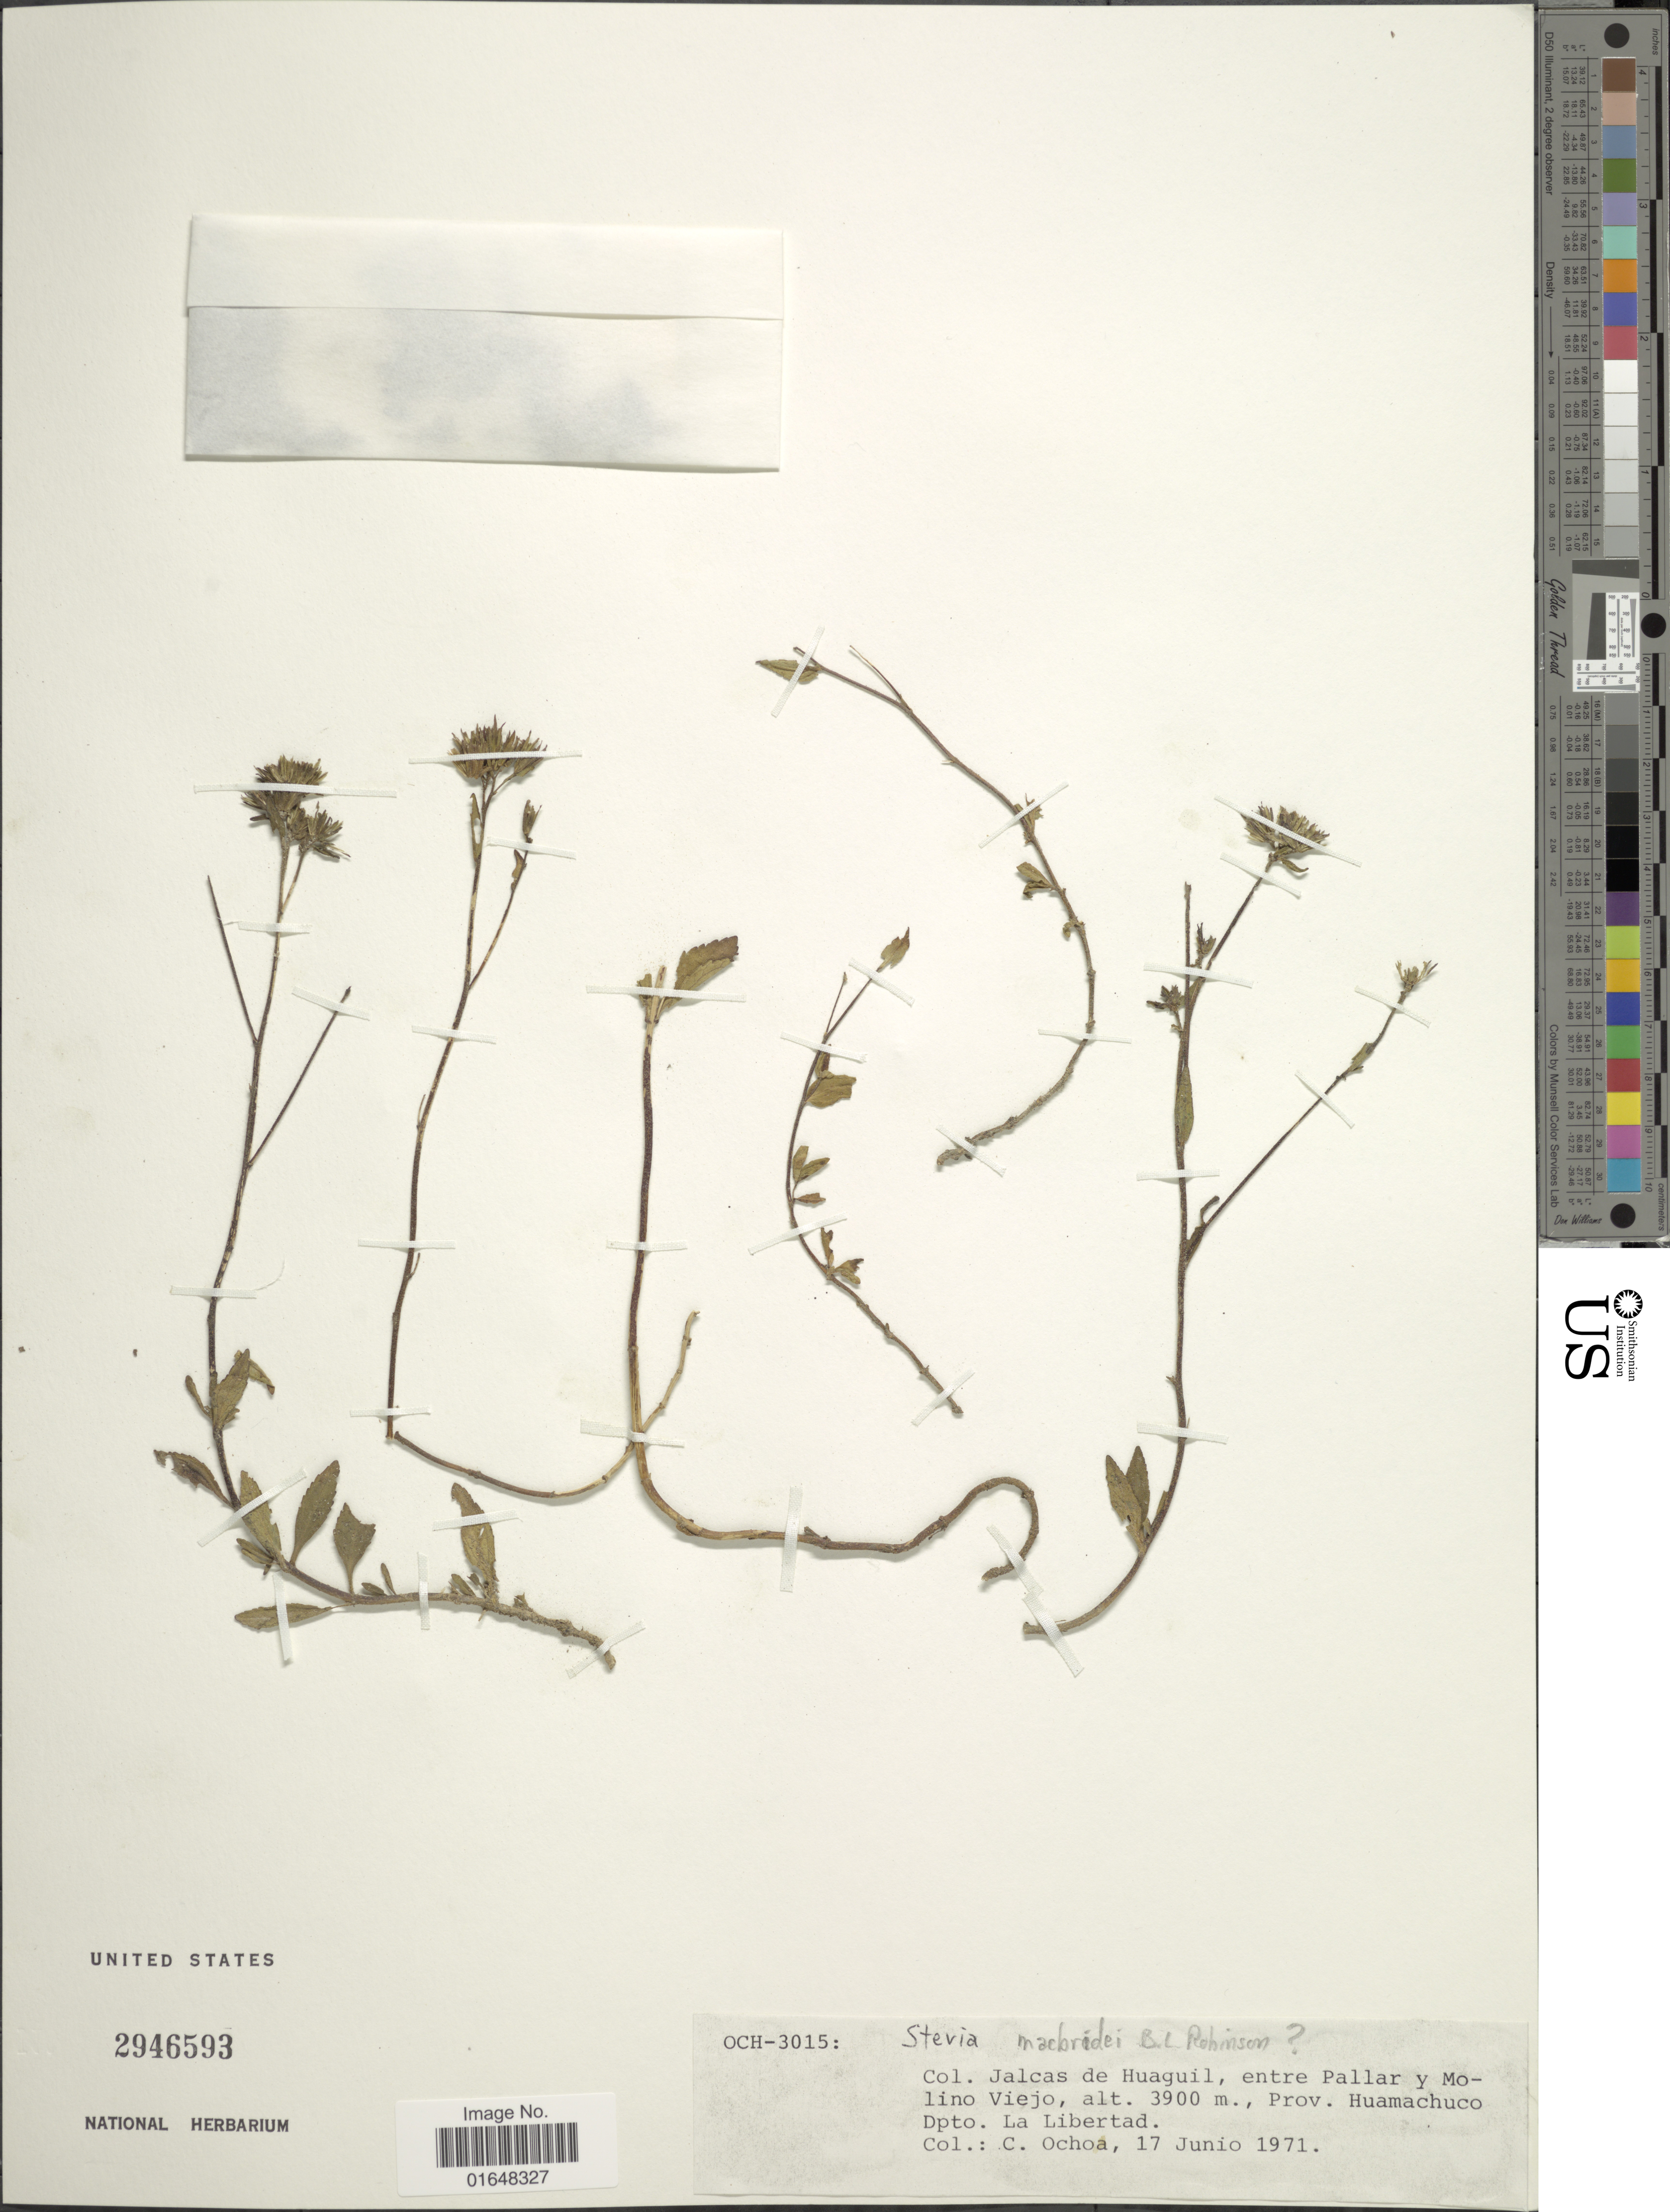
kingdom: Plantae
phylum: Tracheophyta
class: Magnoliopsida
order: Asterales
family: Asteraceae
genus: Stevia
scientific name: Stevia macbridei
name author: B.L. Rob.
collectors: C. Ochoa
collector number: OCH-3015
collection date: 1971-06-17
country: Peru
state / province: La Libertad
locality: Col. Jalcas de Huaguil, entre Pallar y Molino Viejo, Prov. Huamachuco, Dpto. La Libertad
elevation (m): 3900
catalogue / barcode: US 2946593